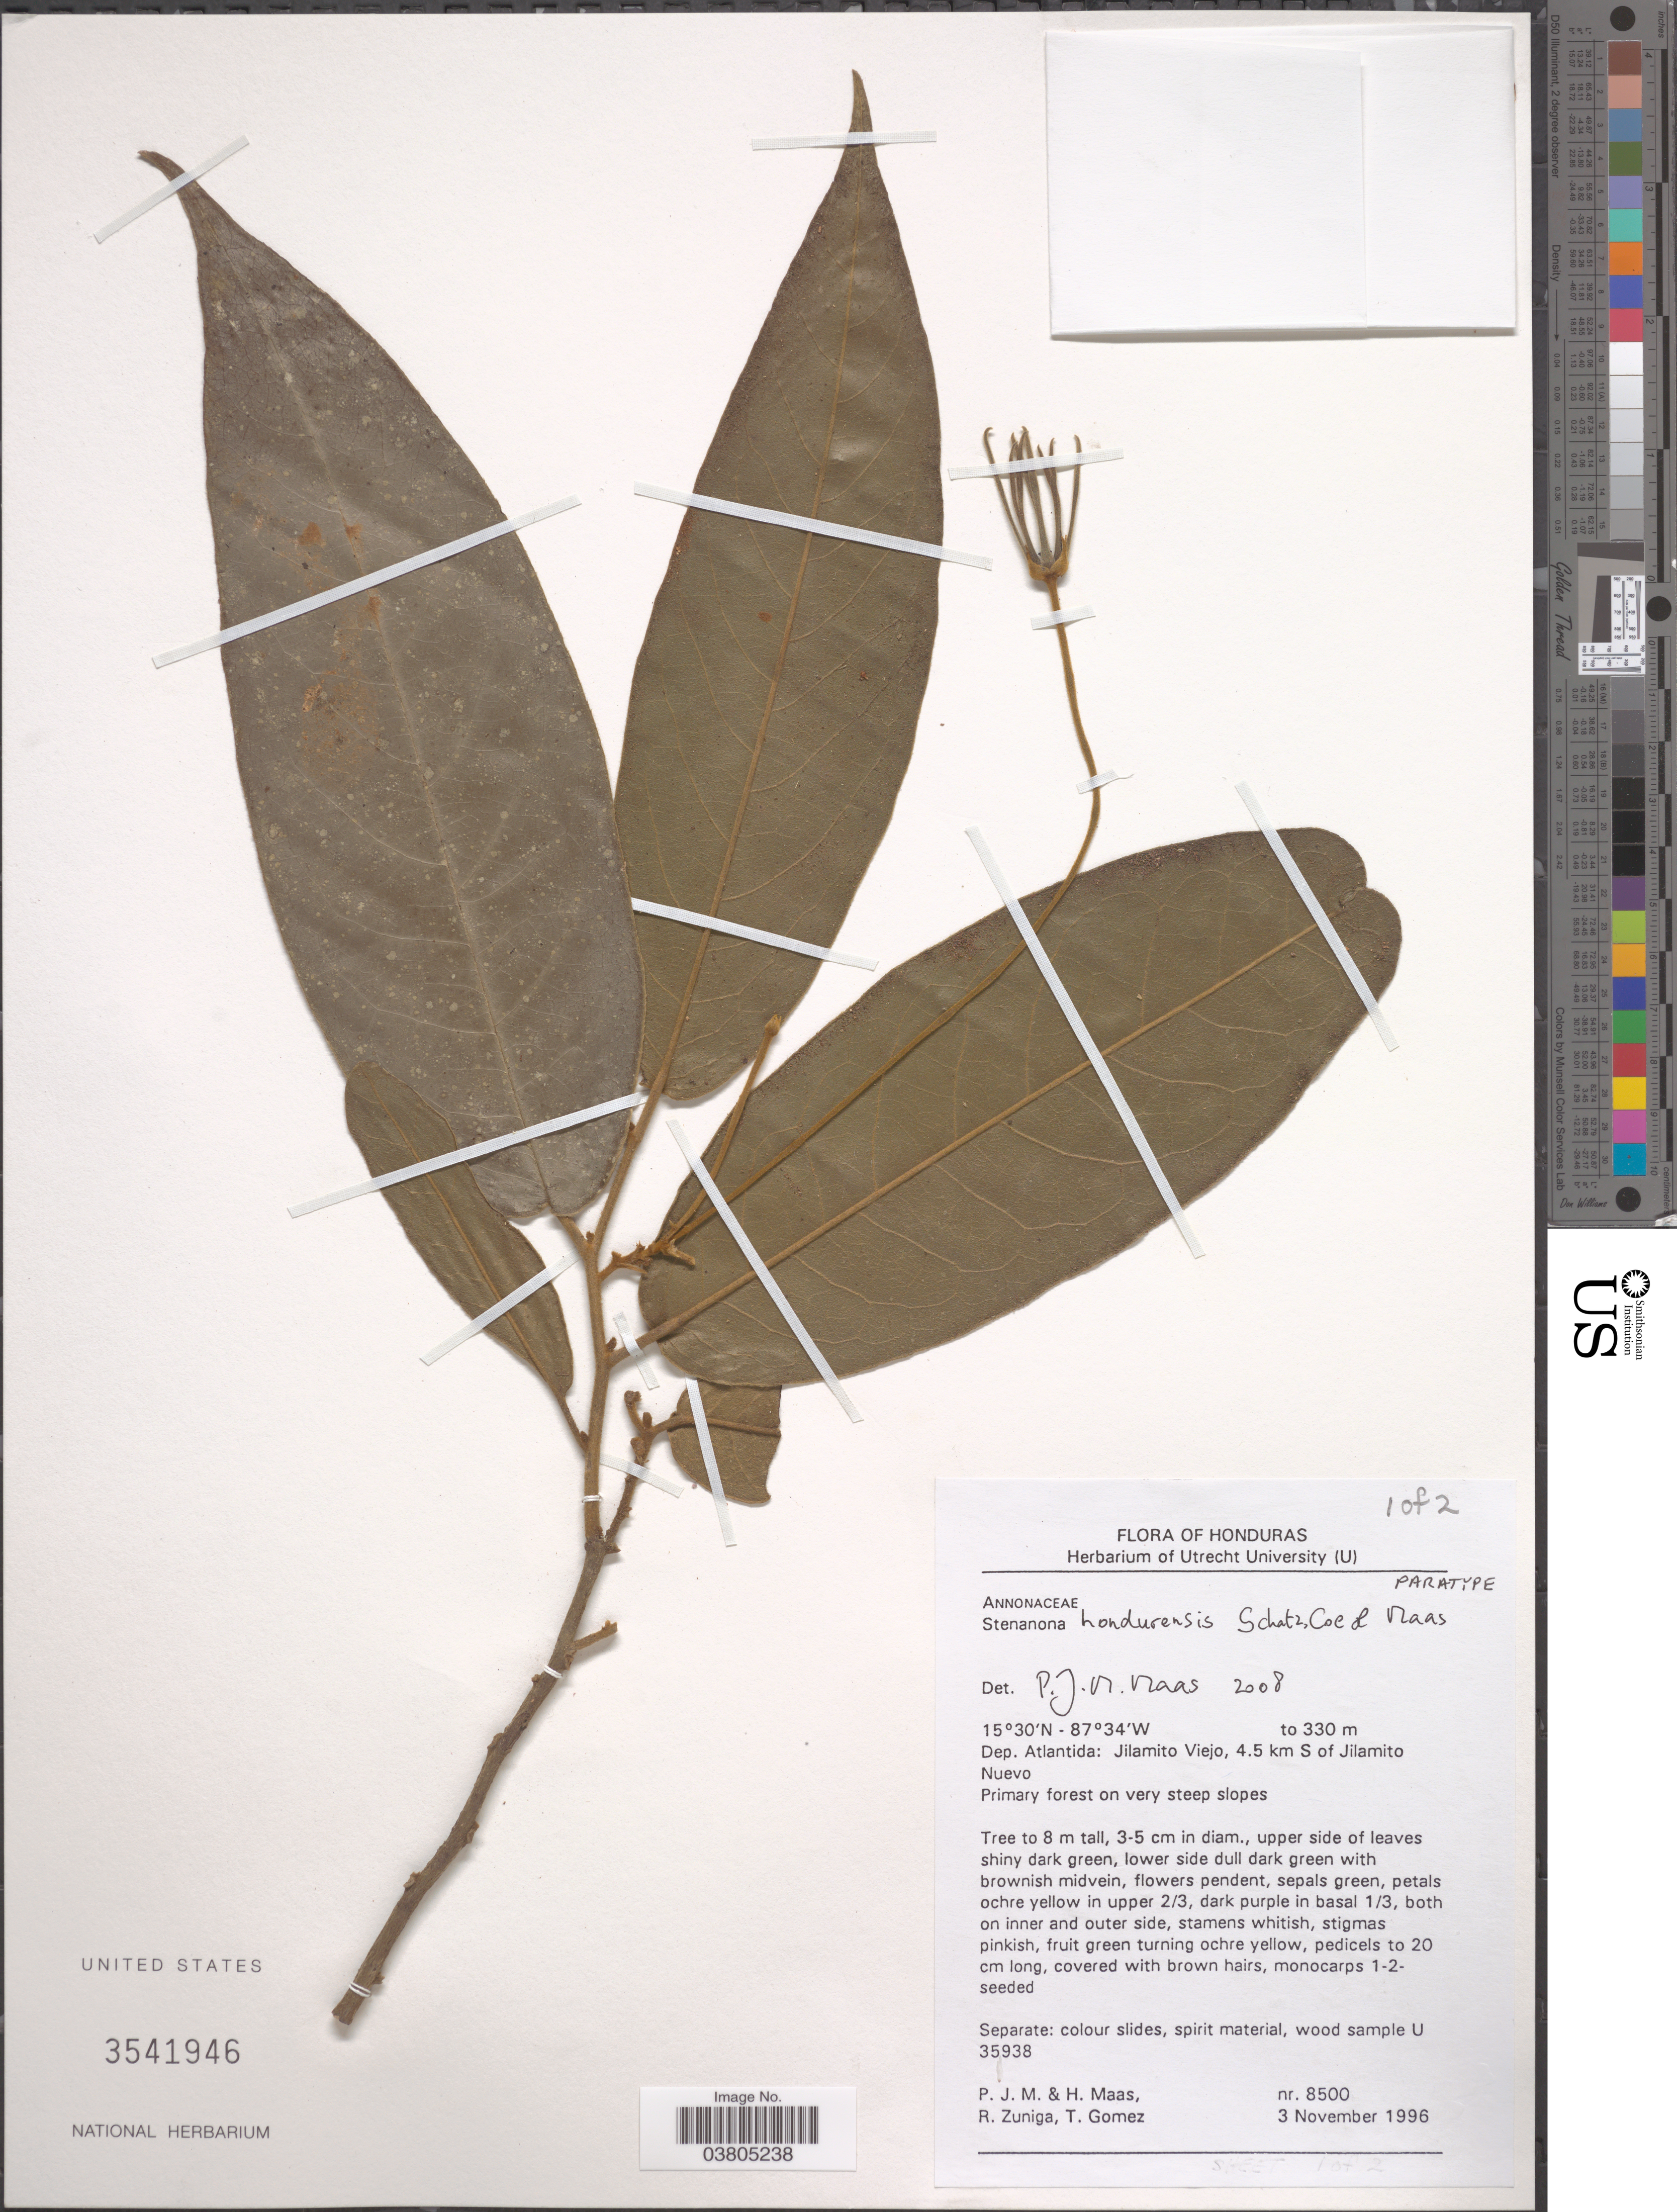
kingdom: Plantae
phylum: Tracheophyta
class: Magnoliopsida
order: Magnoliales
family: Annonaceae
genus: Stenanona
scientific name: Stenanona hondurensis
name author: G.E. Schatz et al.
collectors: P. Maas, H. Maas, R. Zuniga & T. Gomez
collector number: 8500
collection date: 1996-11-03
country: Honduras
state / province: Atlantida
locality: Dept. Atlantida: Jilamito Viejo, 4.5 km S of Jilamito Nuevo.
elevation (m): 330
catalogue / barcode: US 3541946